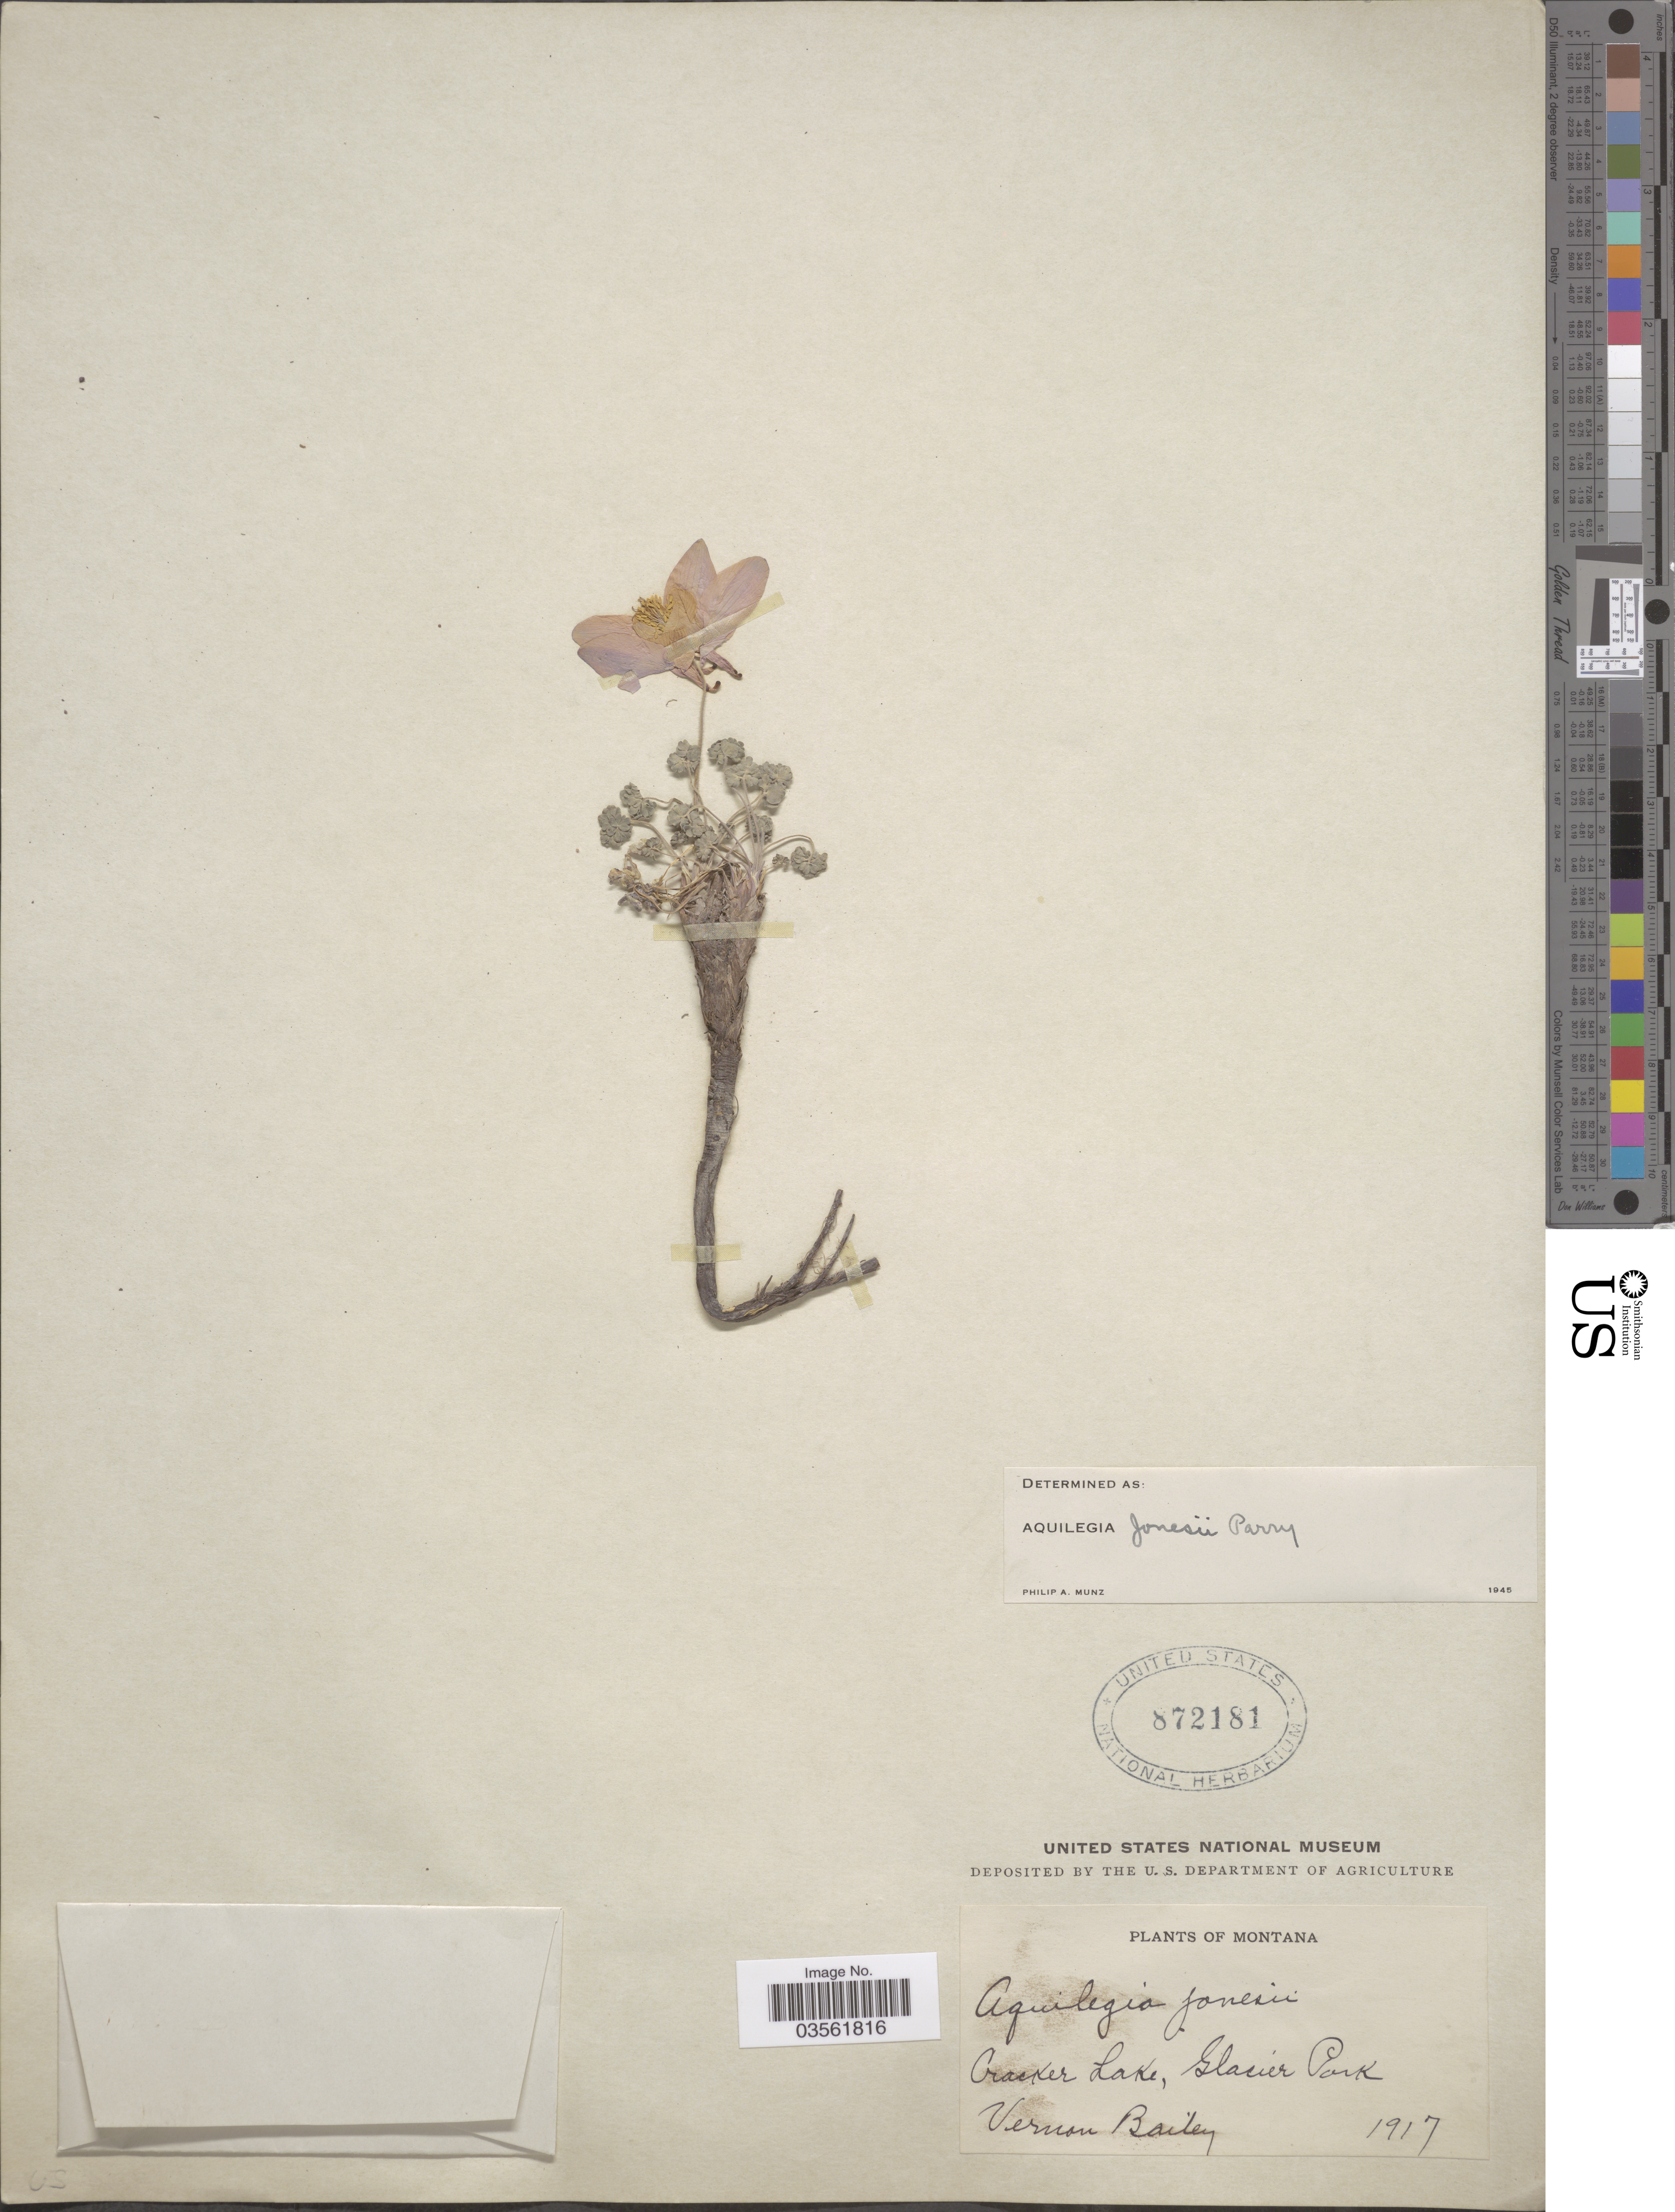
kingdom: Plantae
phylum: Tracheophyta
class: Magnoliopsida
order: Ranunculales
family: Ranunculaceae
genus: Aquilegia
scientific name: Aquilegia jonesii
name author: Parry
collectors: V. O. Bailey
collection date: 1917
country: United States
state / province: Montana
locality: Cracker Lake, Glacier Park.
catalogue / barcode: US 872181